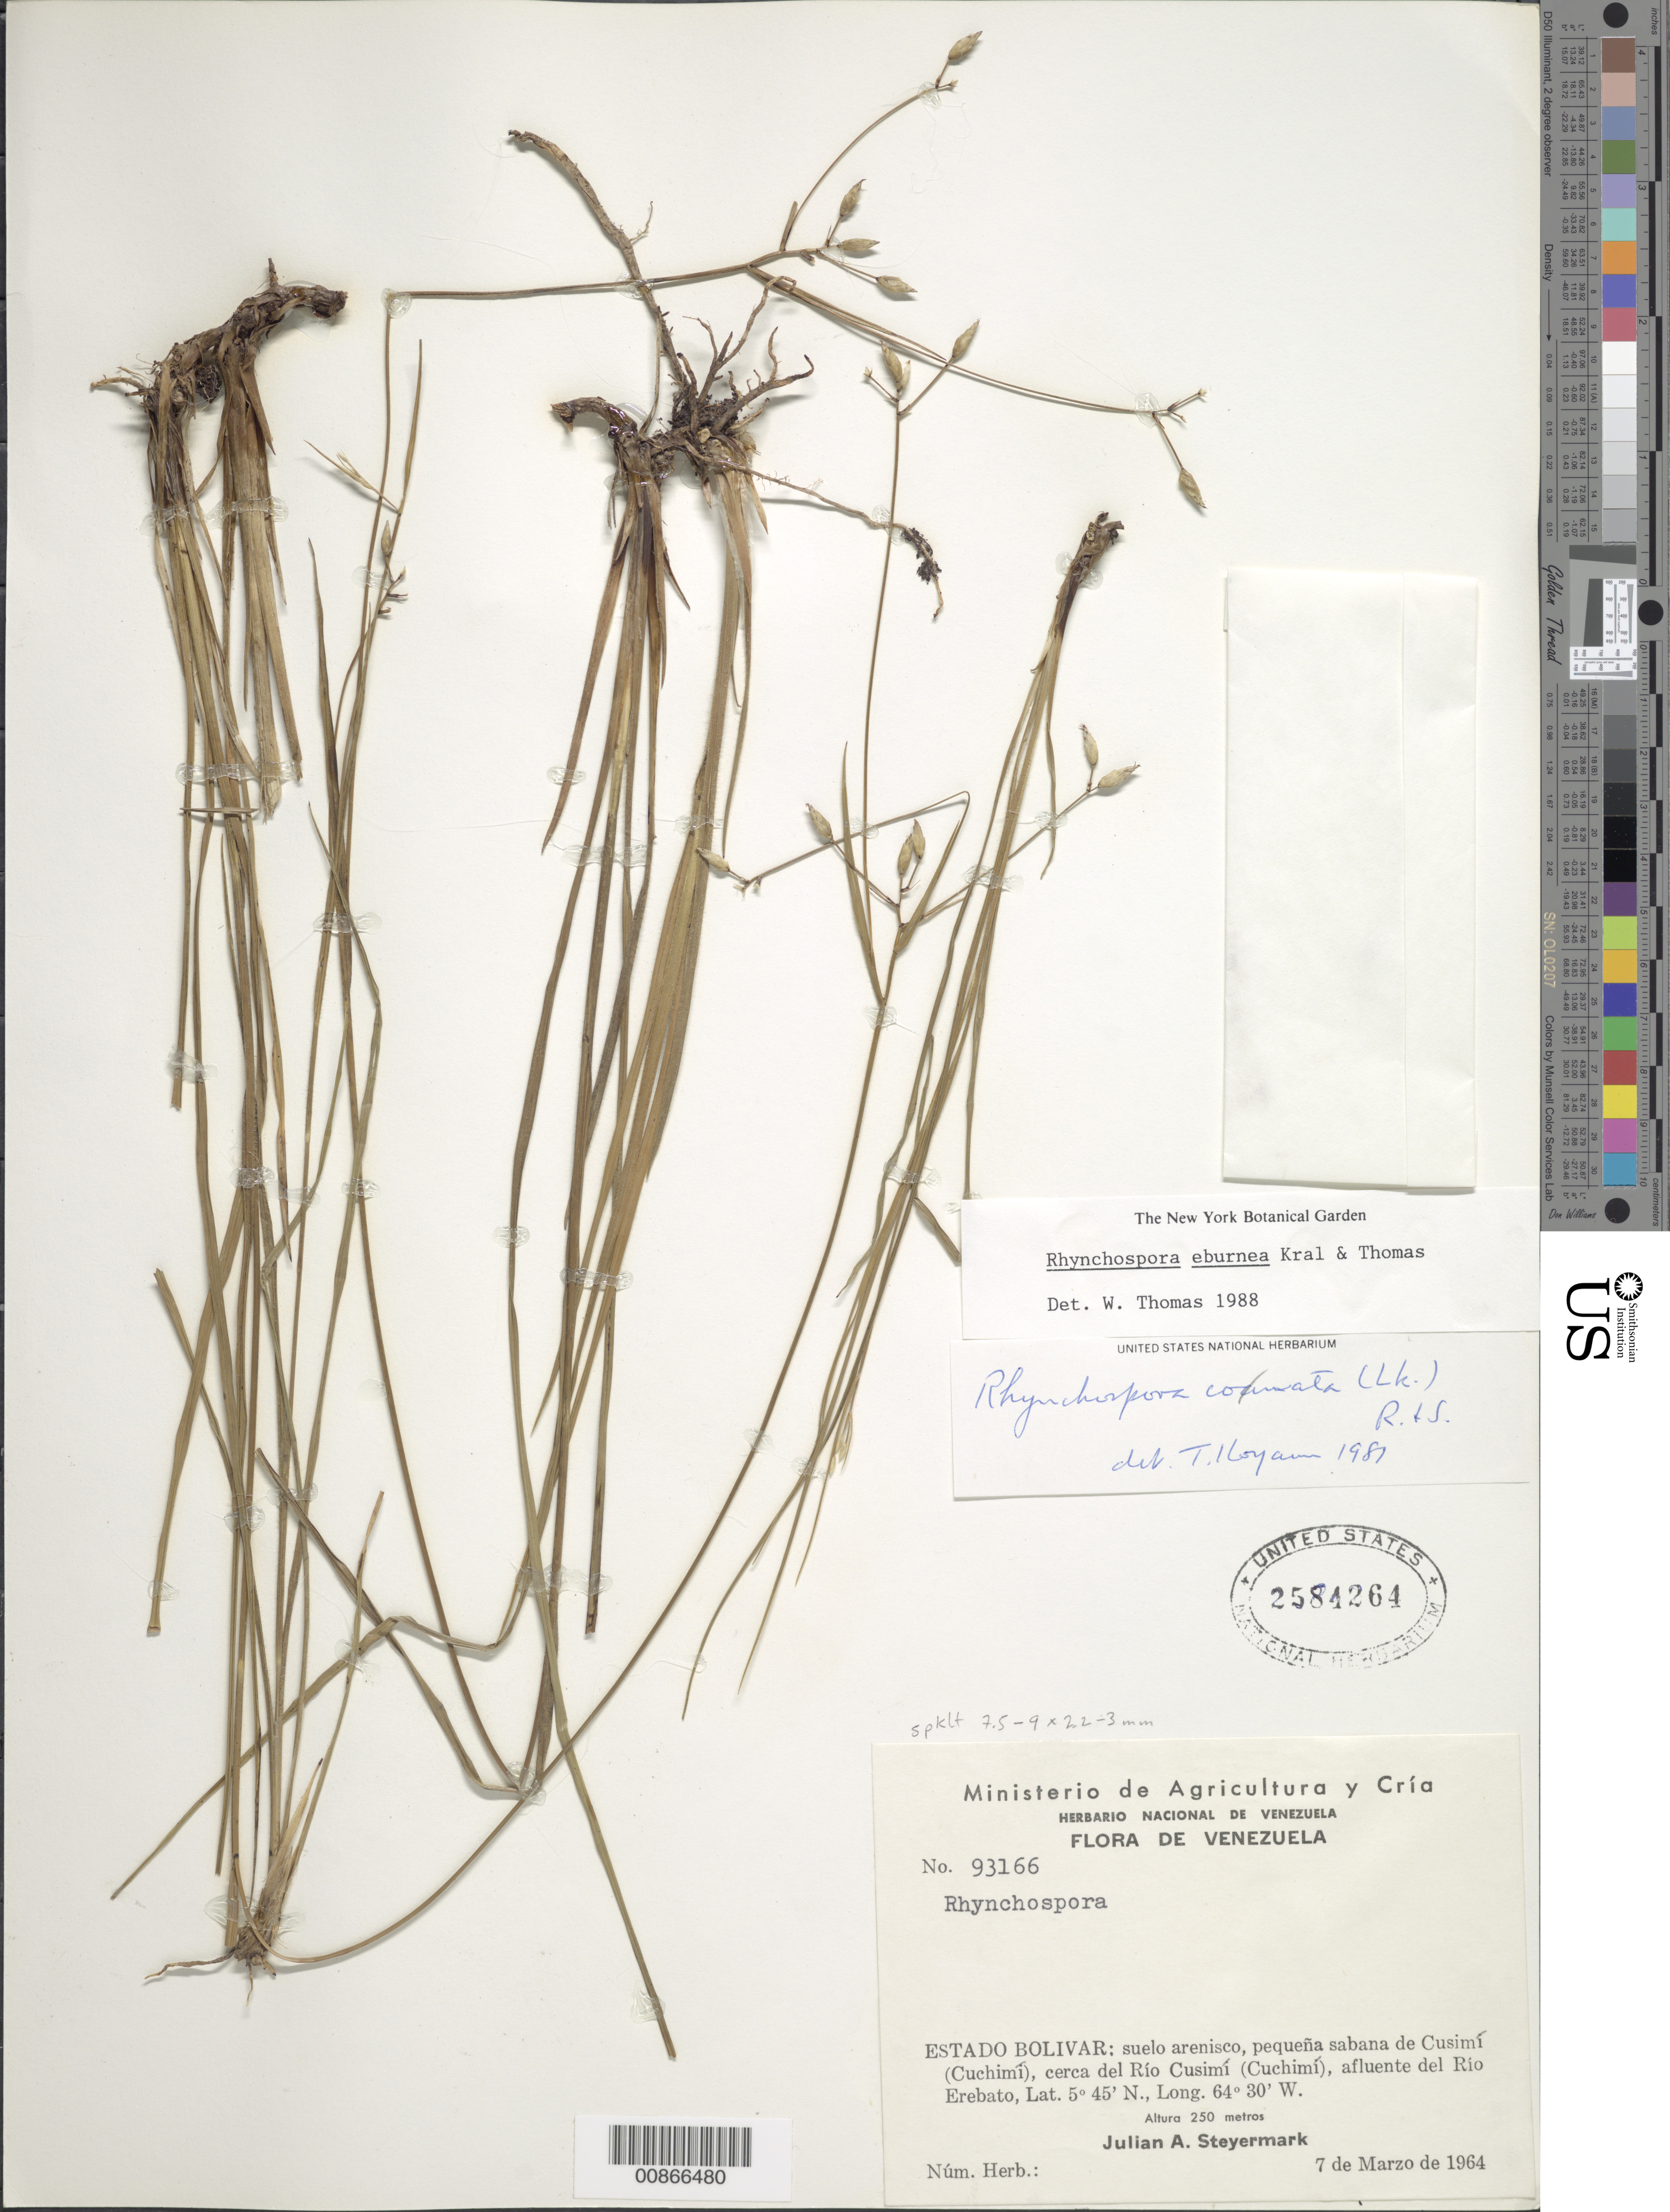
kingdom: Plantae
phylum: Tracheophyta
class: Liliopsida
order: Poales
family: Cyperaceae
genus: Rhynchospora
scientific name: Rhynchospora eburnea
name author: Kral & W.W. Thomas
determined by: Thomas, W. W., (NY), New York Botanical Garden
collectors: J. Steyermark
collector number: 93166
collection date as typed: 7-Mar-64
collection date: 1964-03-07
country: Venezuela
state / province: Bolívar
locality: Sabana de Cusimi (Cuchimi), cerca del Río Cusimi (Cuchimi), afluente del Río Erebato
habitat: Suelo arenisco, pequeña sabana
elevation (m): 250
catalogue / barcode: US 2584264